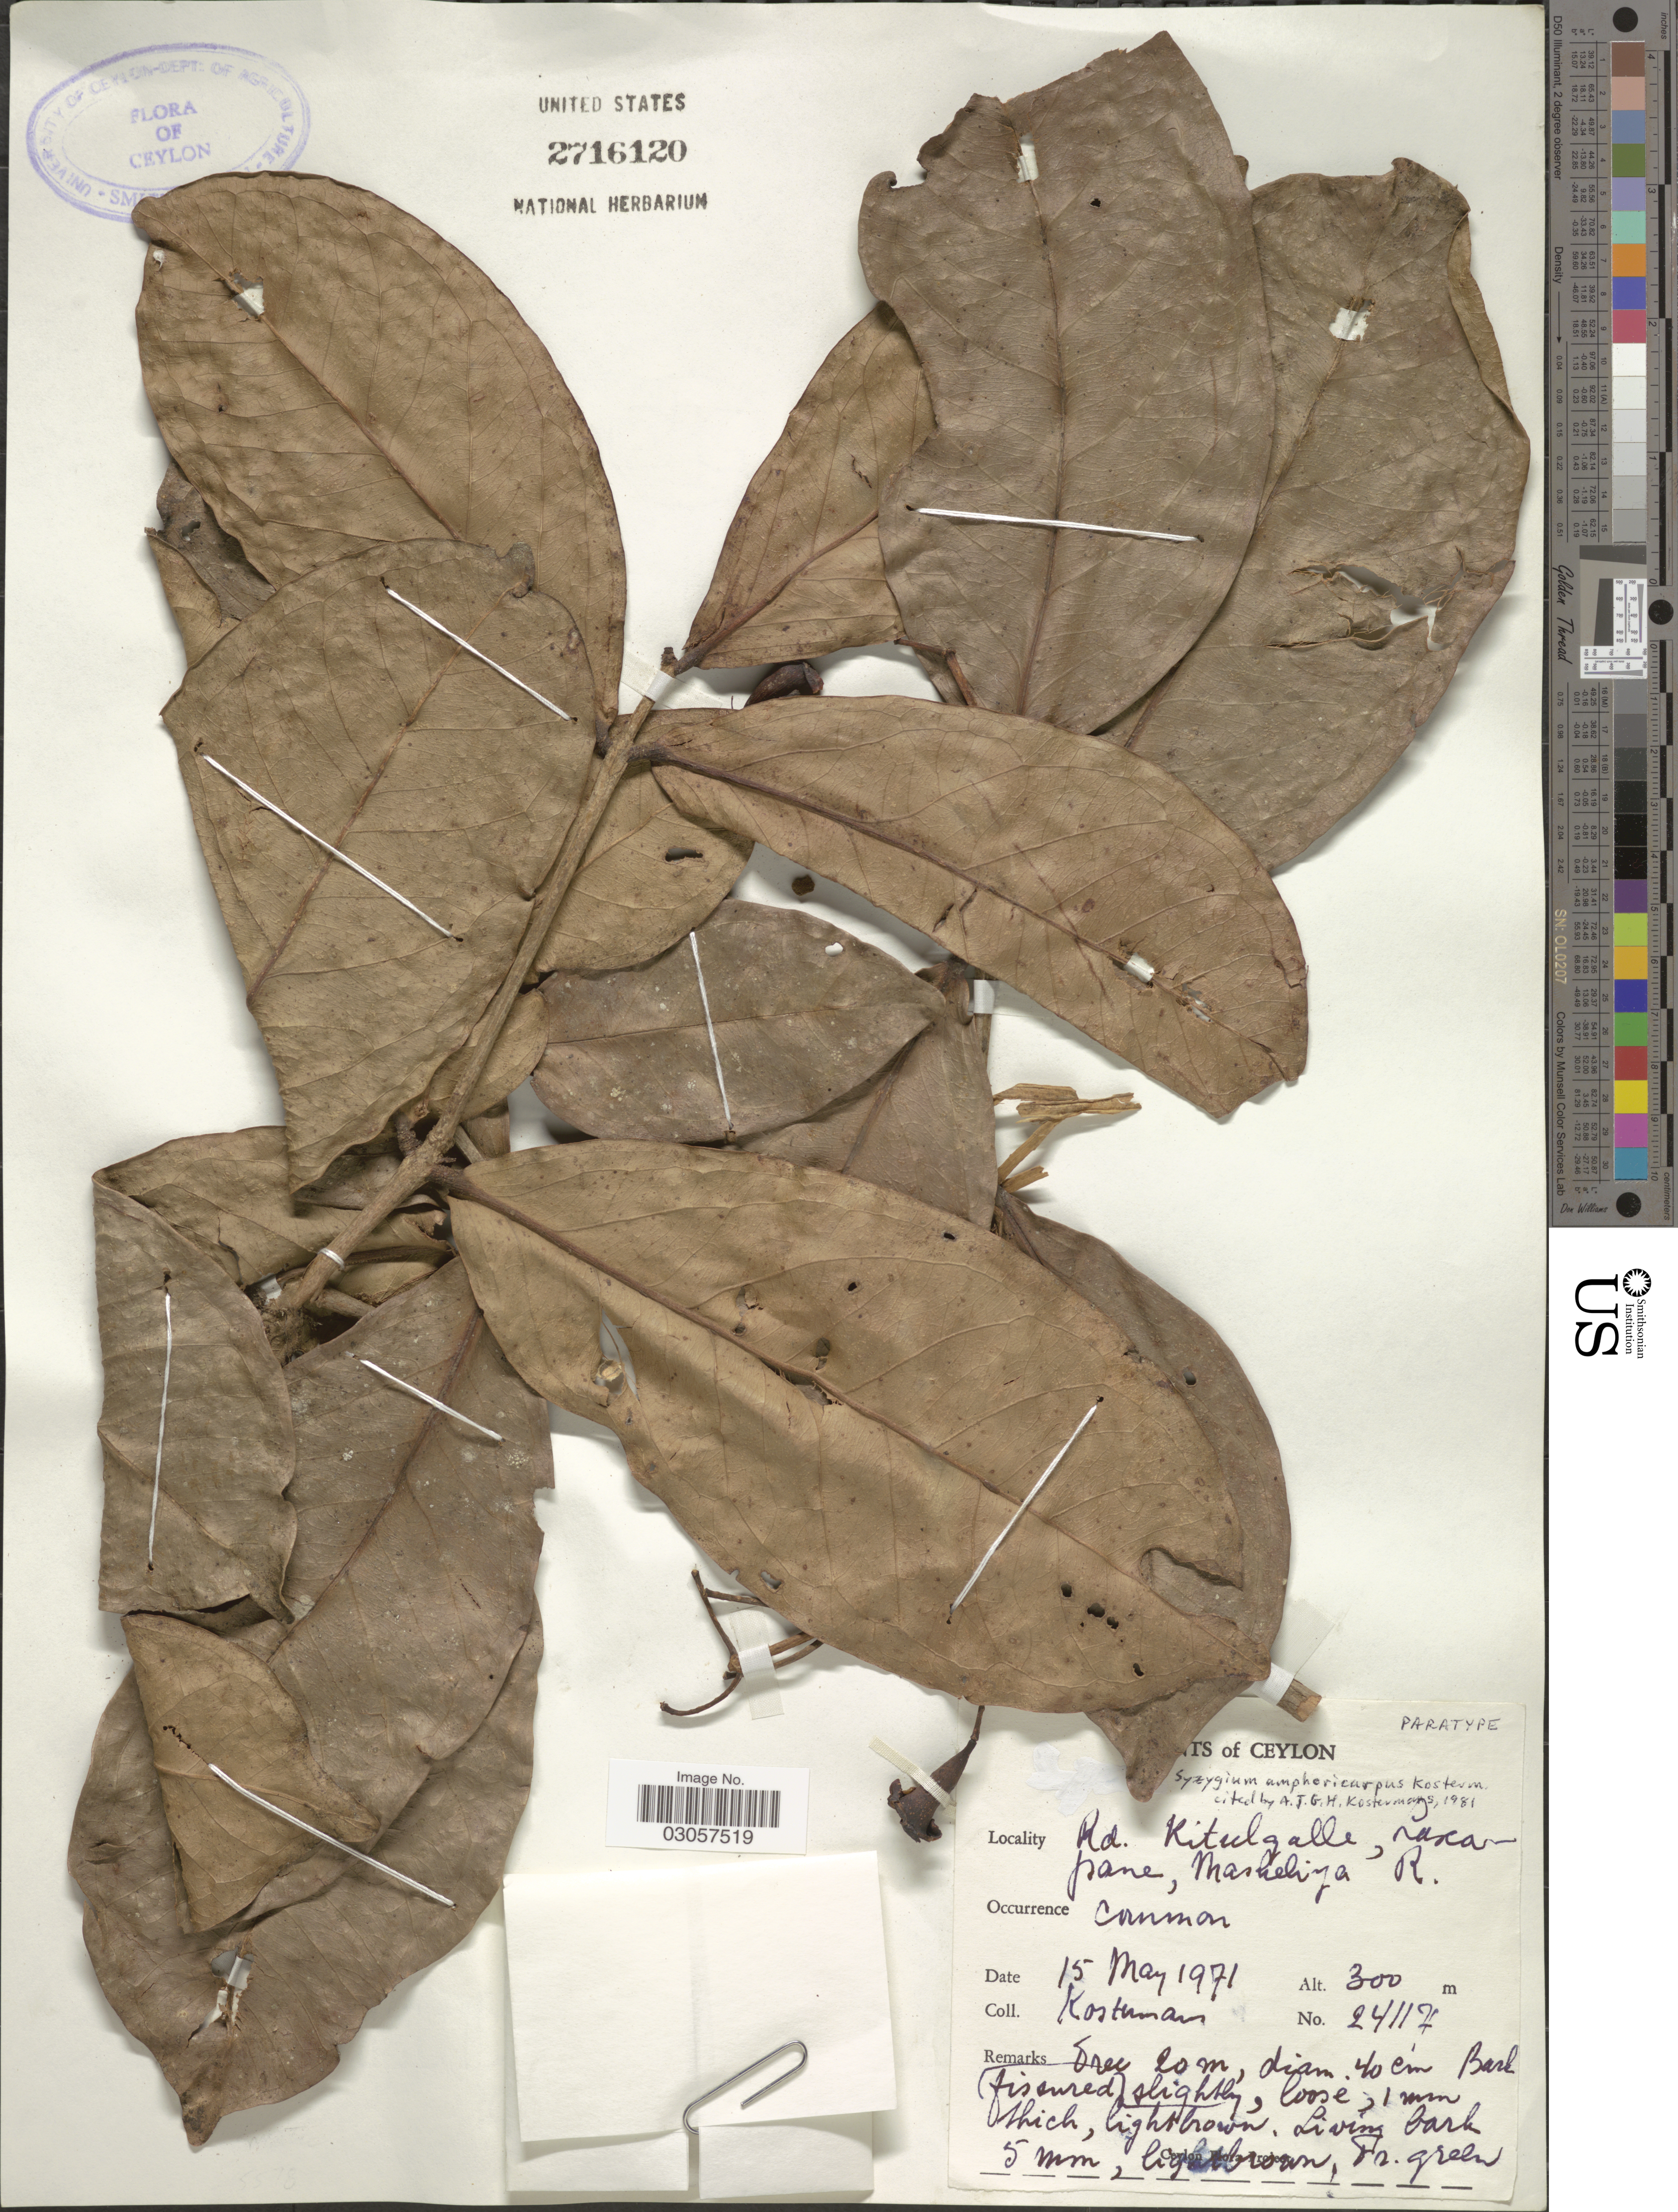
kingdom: Plantae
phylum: Tracheophyta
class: Magnoliopsida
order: Myrtales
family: Myrtaceae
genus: Syzygium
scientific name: Syzygium amphoraecarpus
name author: Kosterm.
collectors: Kostermans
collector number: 24114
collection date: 1971-05-15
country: Sri Lanka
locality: Ceylon, Rd. Kitulgalle, Larapane, Markeliya R.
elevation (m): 300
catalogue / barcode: US 2716120